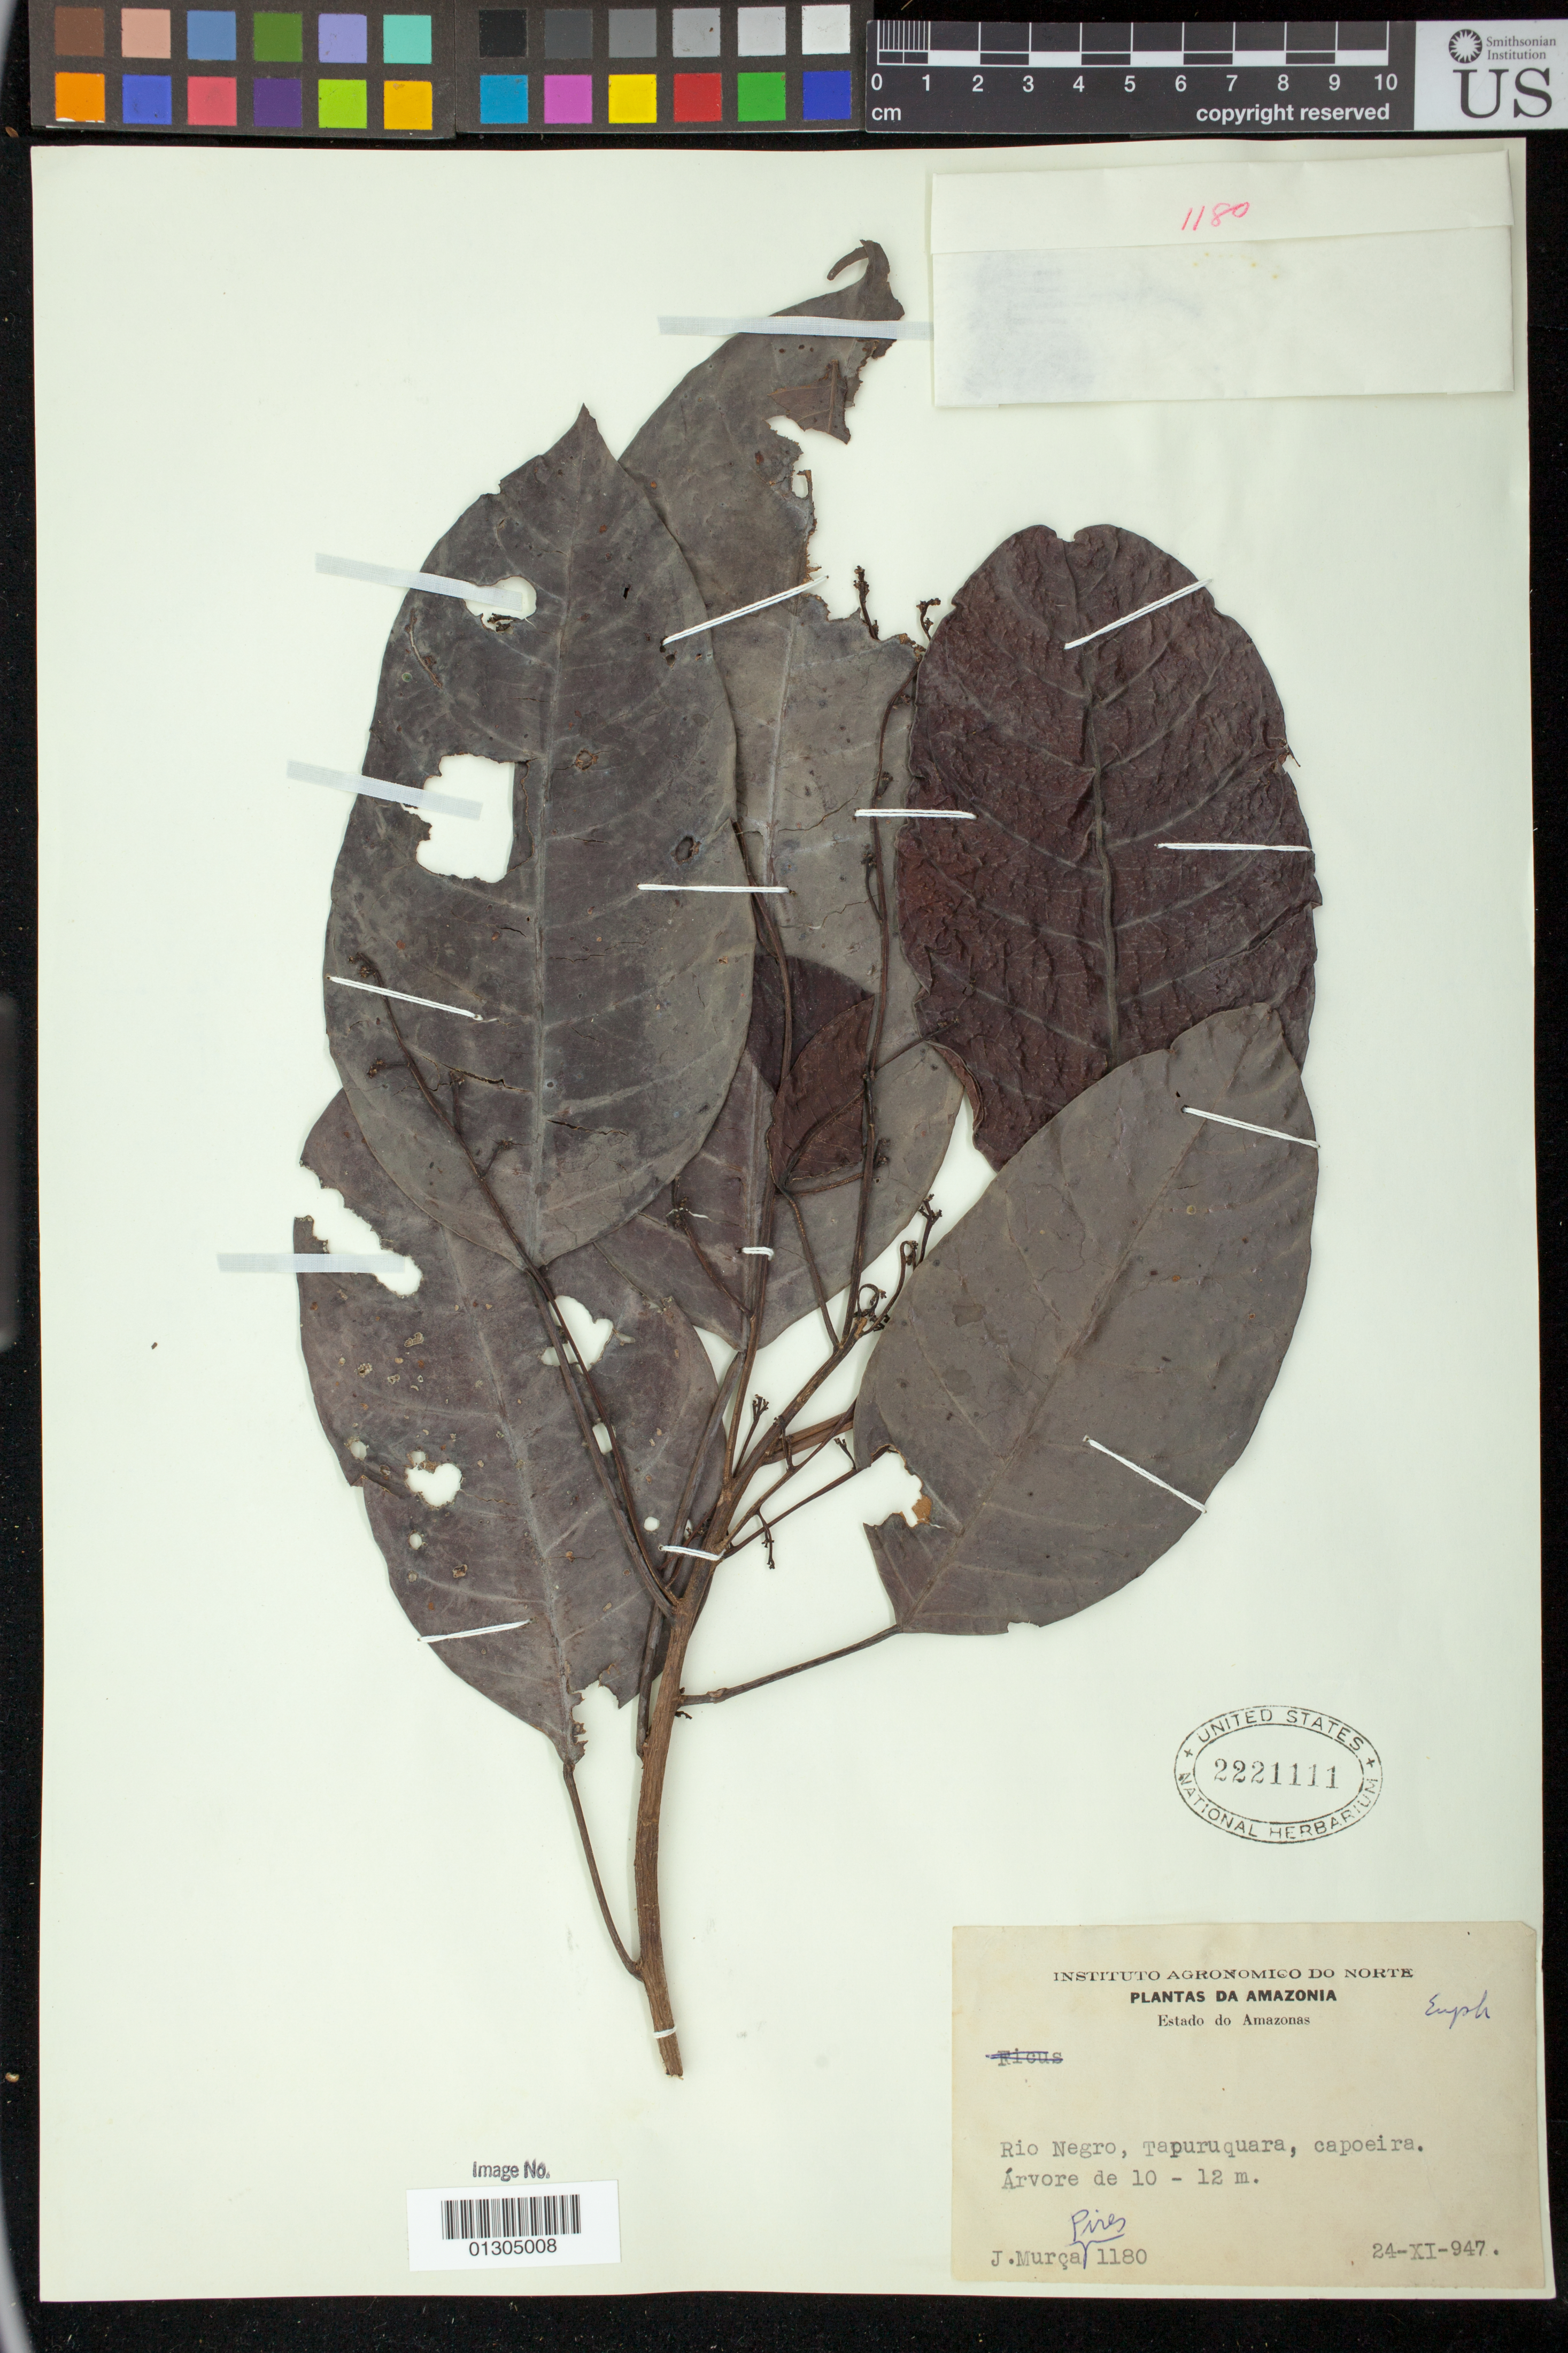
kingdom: Plantae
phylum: Tracheophyta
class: Magnoliopsida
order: Malpighiales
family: Euphorbiaceae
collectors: J. M. Pires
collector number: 1180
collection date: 1947-11-24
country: Brazil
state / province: Amazonas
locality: Rio Negro, Tapuruquara, capoeira.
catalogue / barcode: US 2221111